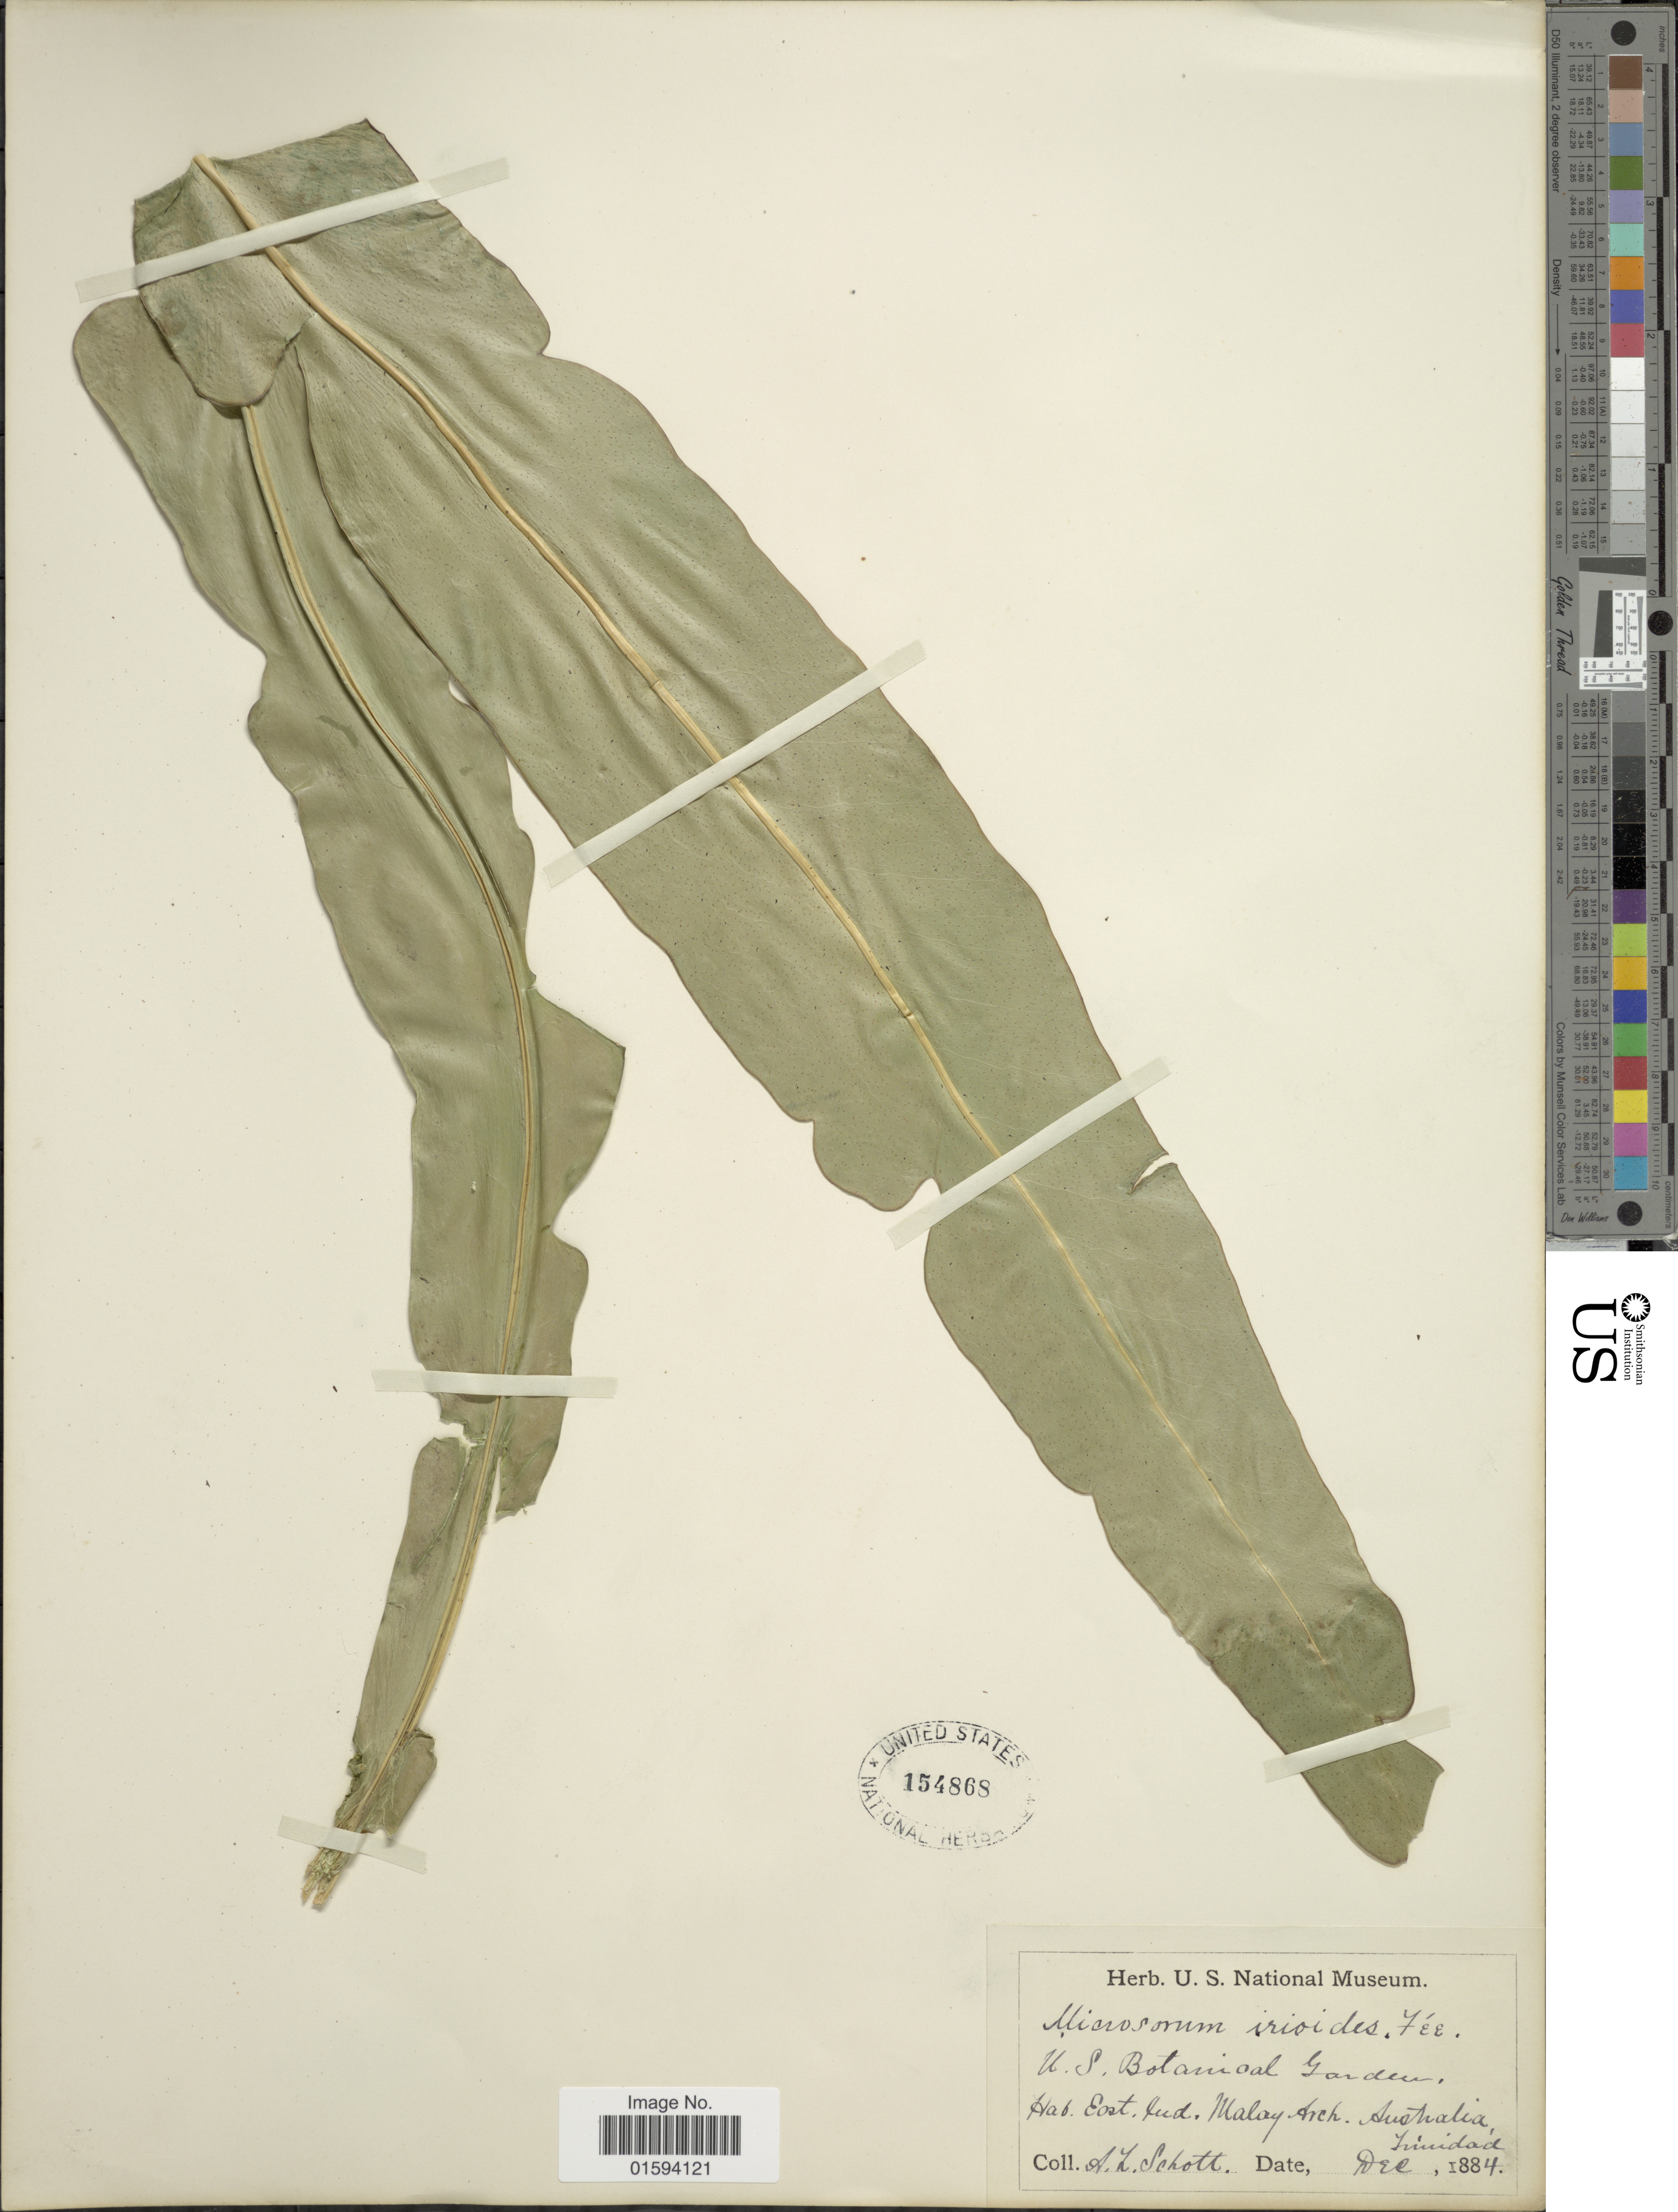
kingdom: Plantae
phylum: Tracheophyta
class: Polypodiopsida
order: Polypodiales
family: Polypodiaceae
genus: Polypodium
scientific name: Polypodium polycarpon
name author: Cav. ex Sw.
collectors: A. L. Schott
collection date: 1884-12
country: United States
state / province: District of Columbia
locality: U. S. Botanical Garden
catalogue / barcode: US 154868